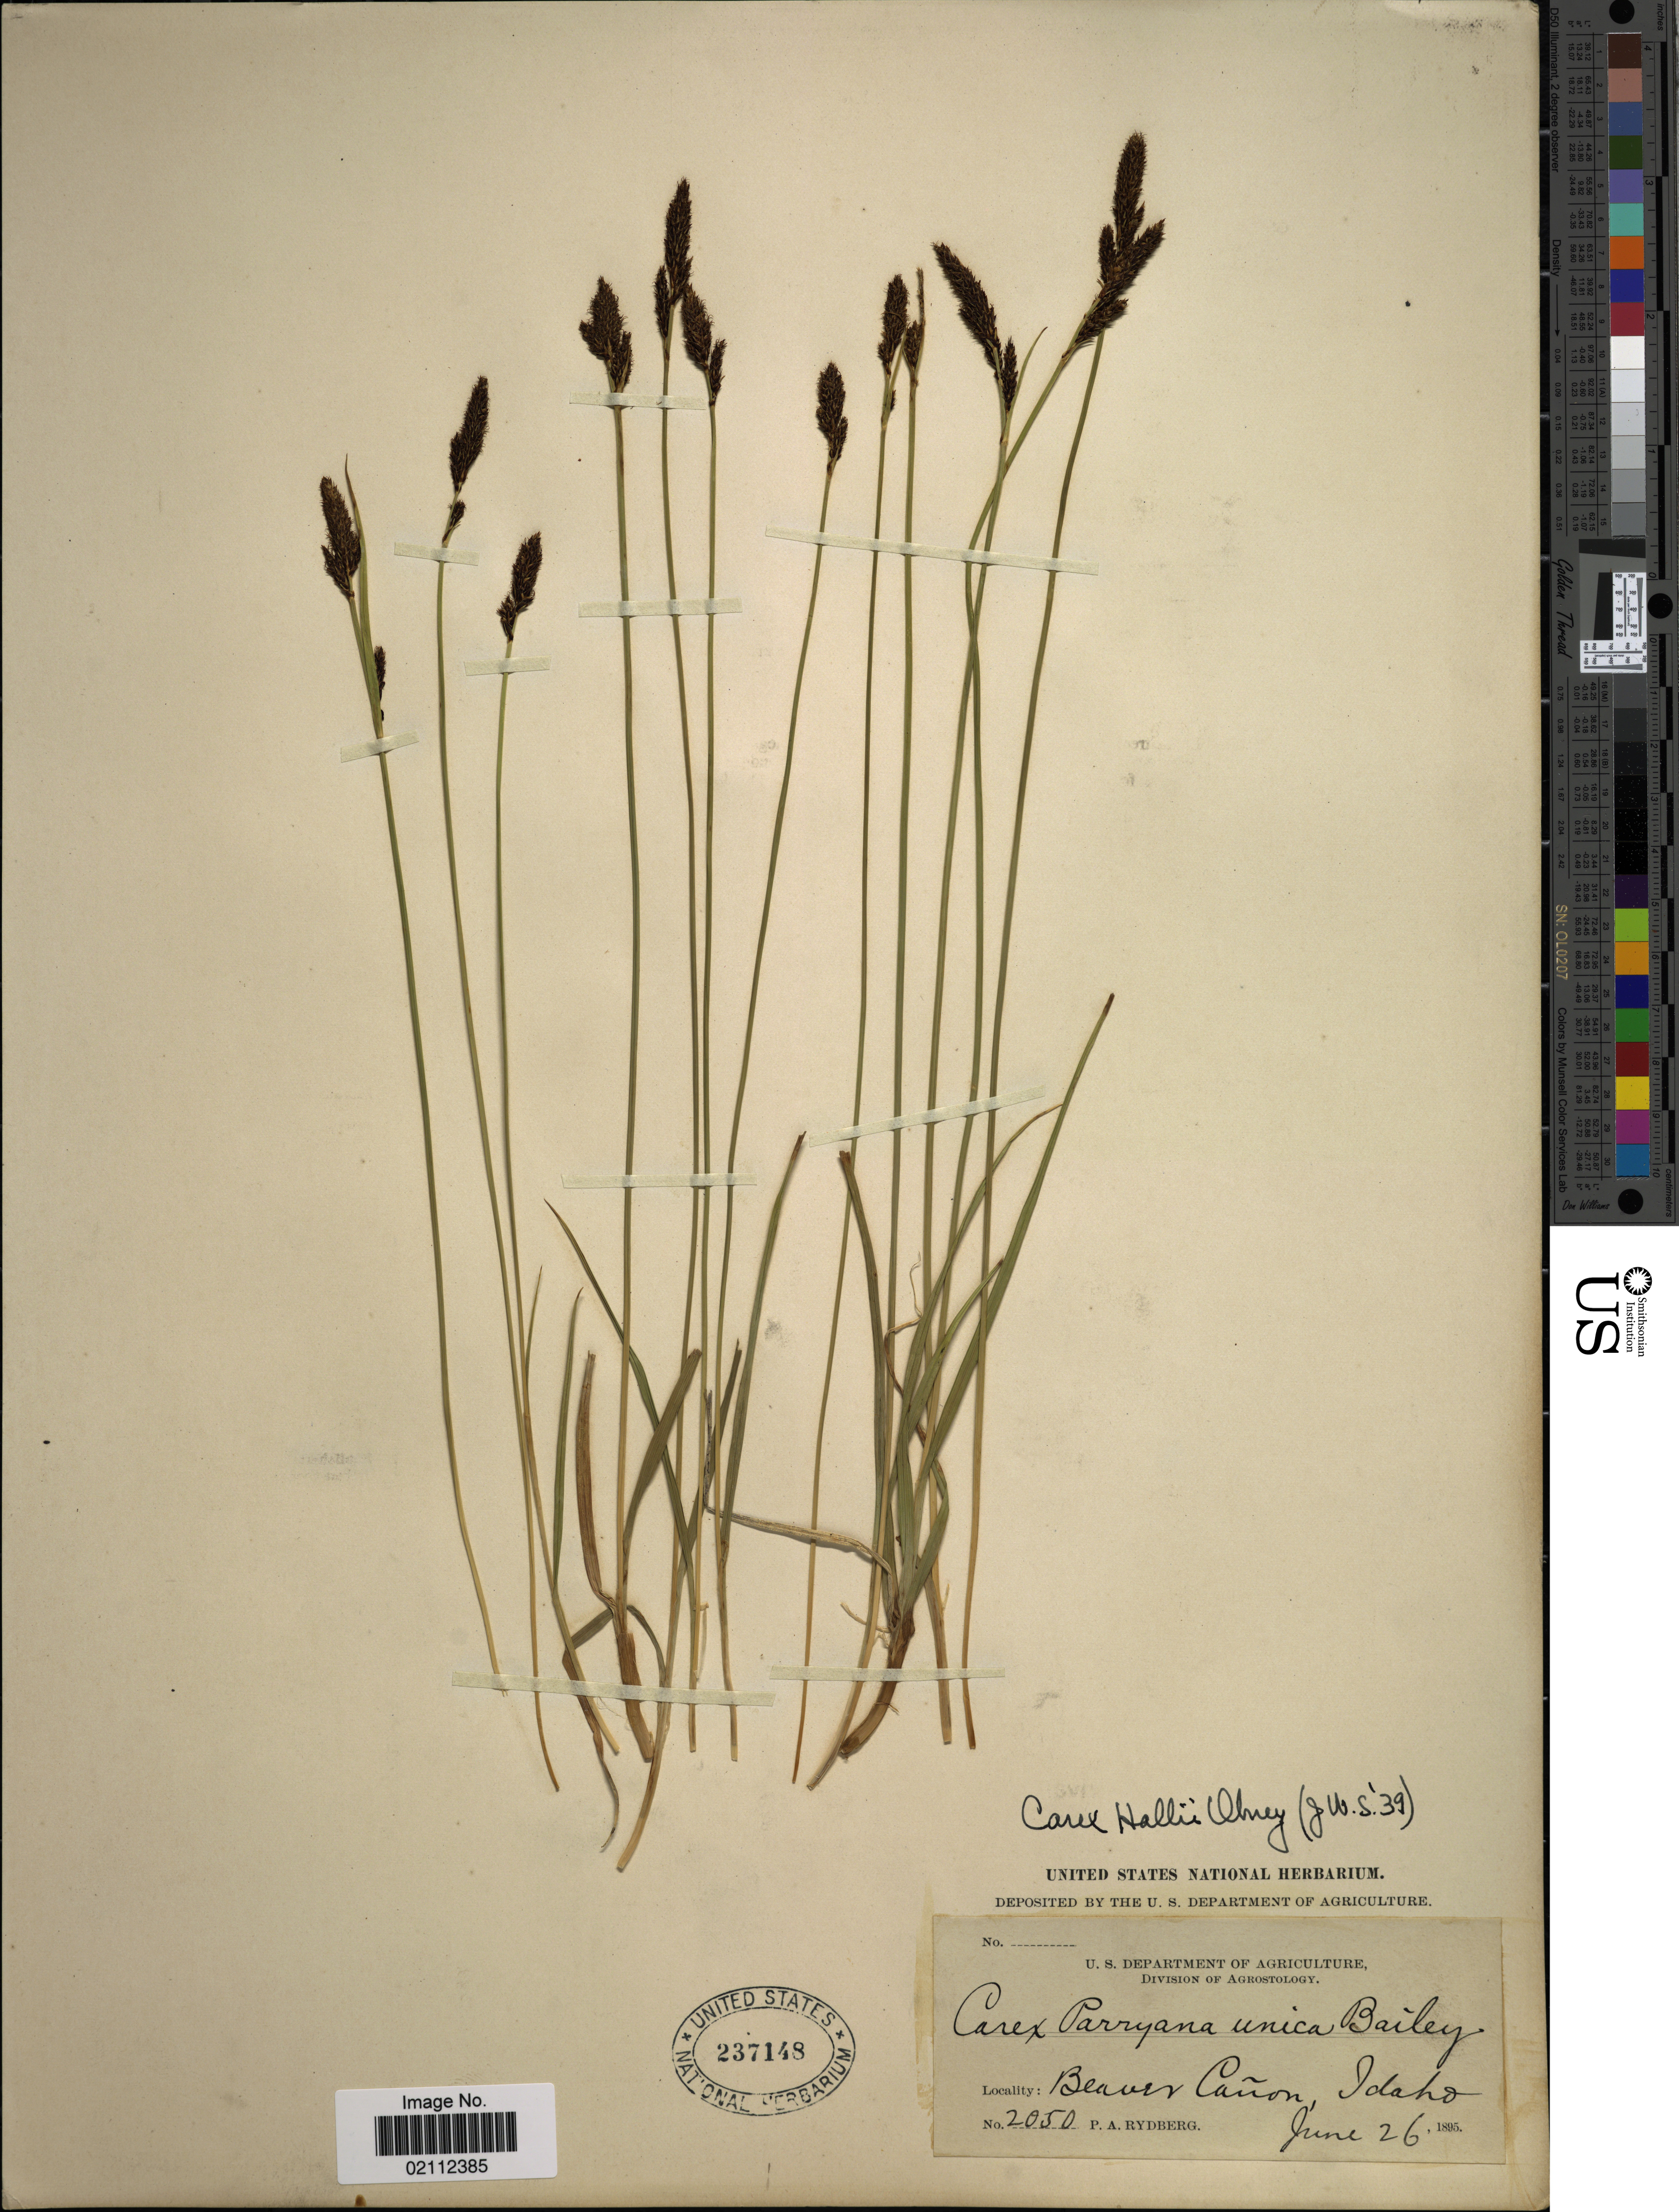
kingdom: Plantae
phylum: Tracheophyta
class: Liliopsida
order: Poales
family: Cyperaceae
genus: Carex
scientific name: Carex hallii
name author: Olney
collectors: P. A. Rydberg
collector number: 2050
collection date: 1895-06-26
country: United States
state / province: Idaho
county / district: Nez Perce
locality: Beaver Cañon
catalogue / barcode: US 237148